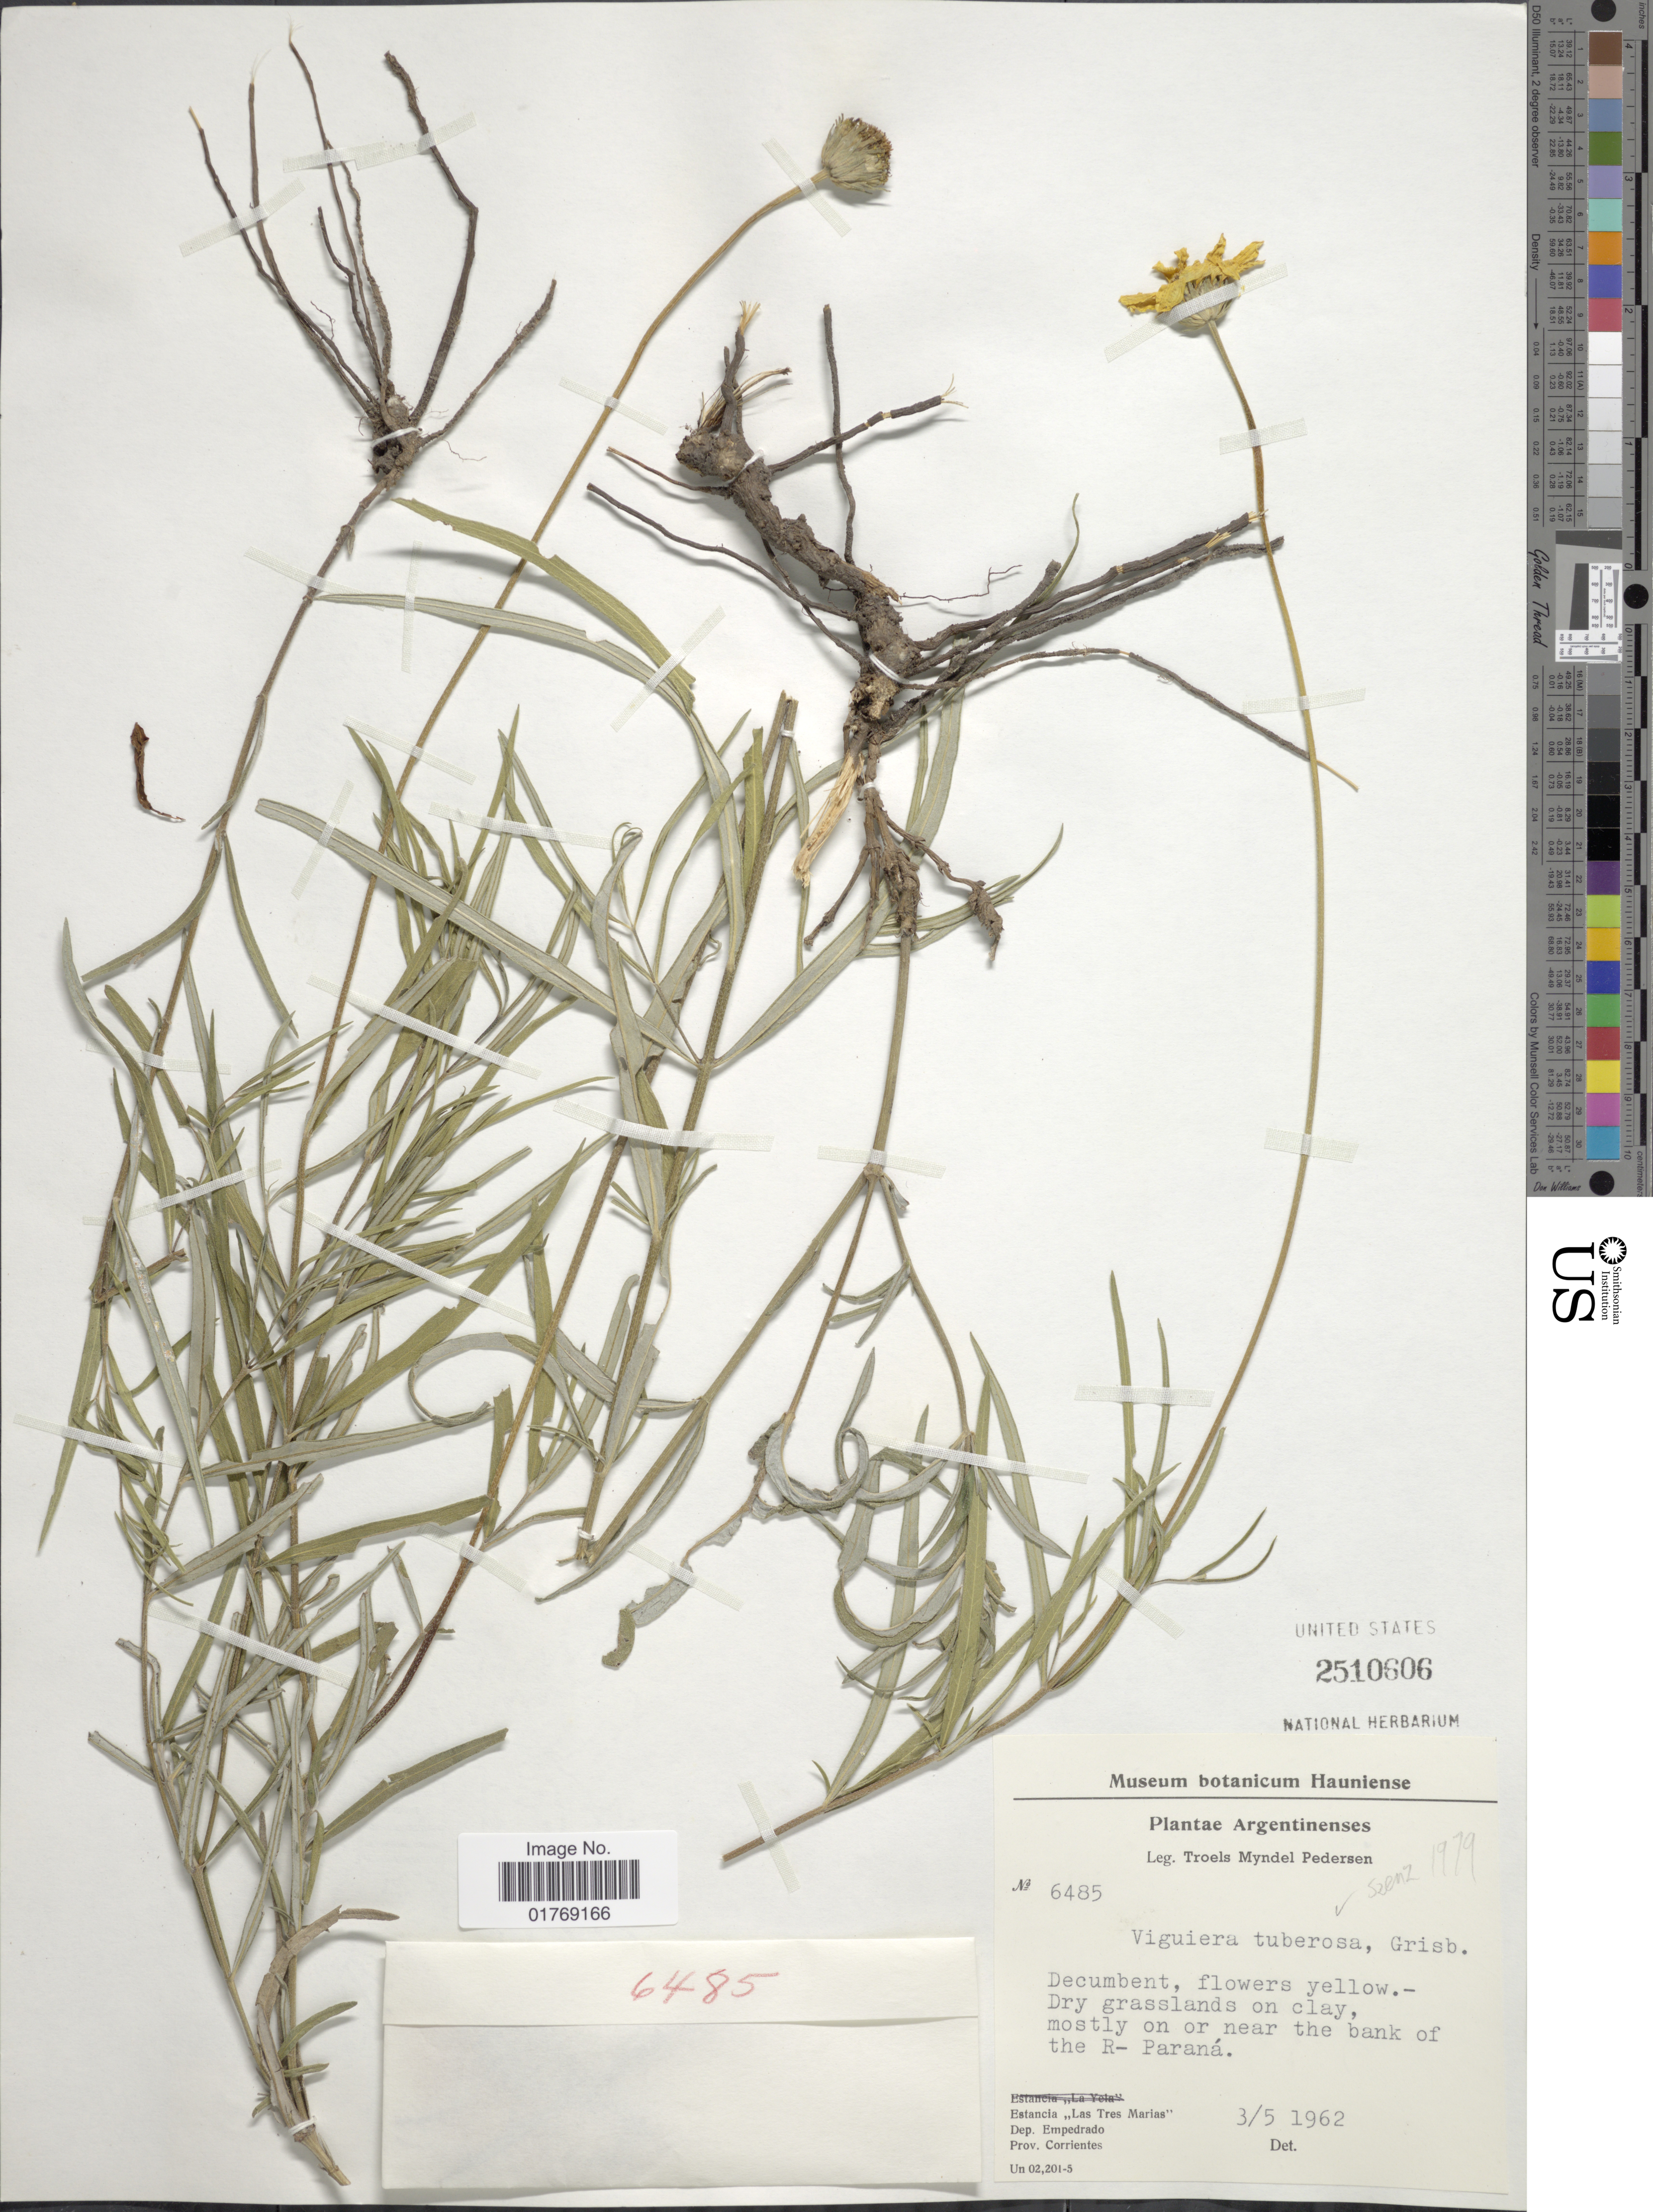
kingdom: Plantae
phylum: Tracheophyta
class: Magnoliopsida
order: Asterales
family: Asteraceae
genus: Viguiera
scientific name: Viguiera tuberosa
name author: Griseb.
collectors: T. Pederson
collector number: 6485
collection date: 1962-05-03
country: Argentina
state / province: Corrientes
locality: Dry grasslands on clay, mostly on or near the bank of the R- Paraná. Estancia Las Tres Marias. Dep. Empedrado. Prov. Corrientes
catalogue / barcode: US 2510606